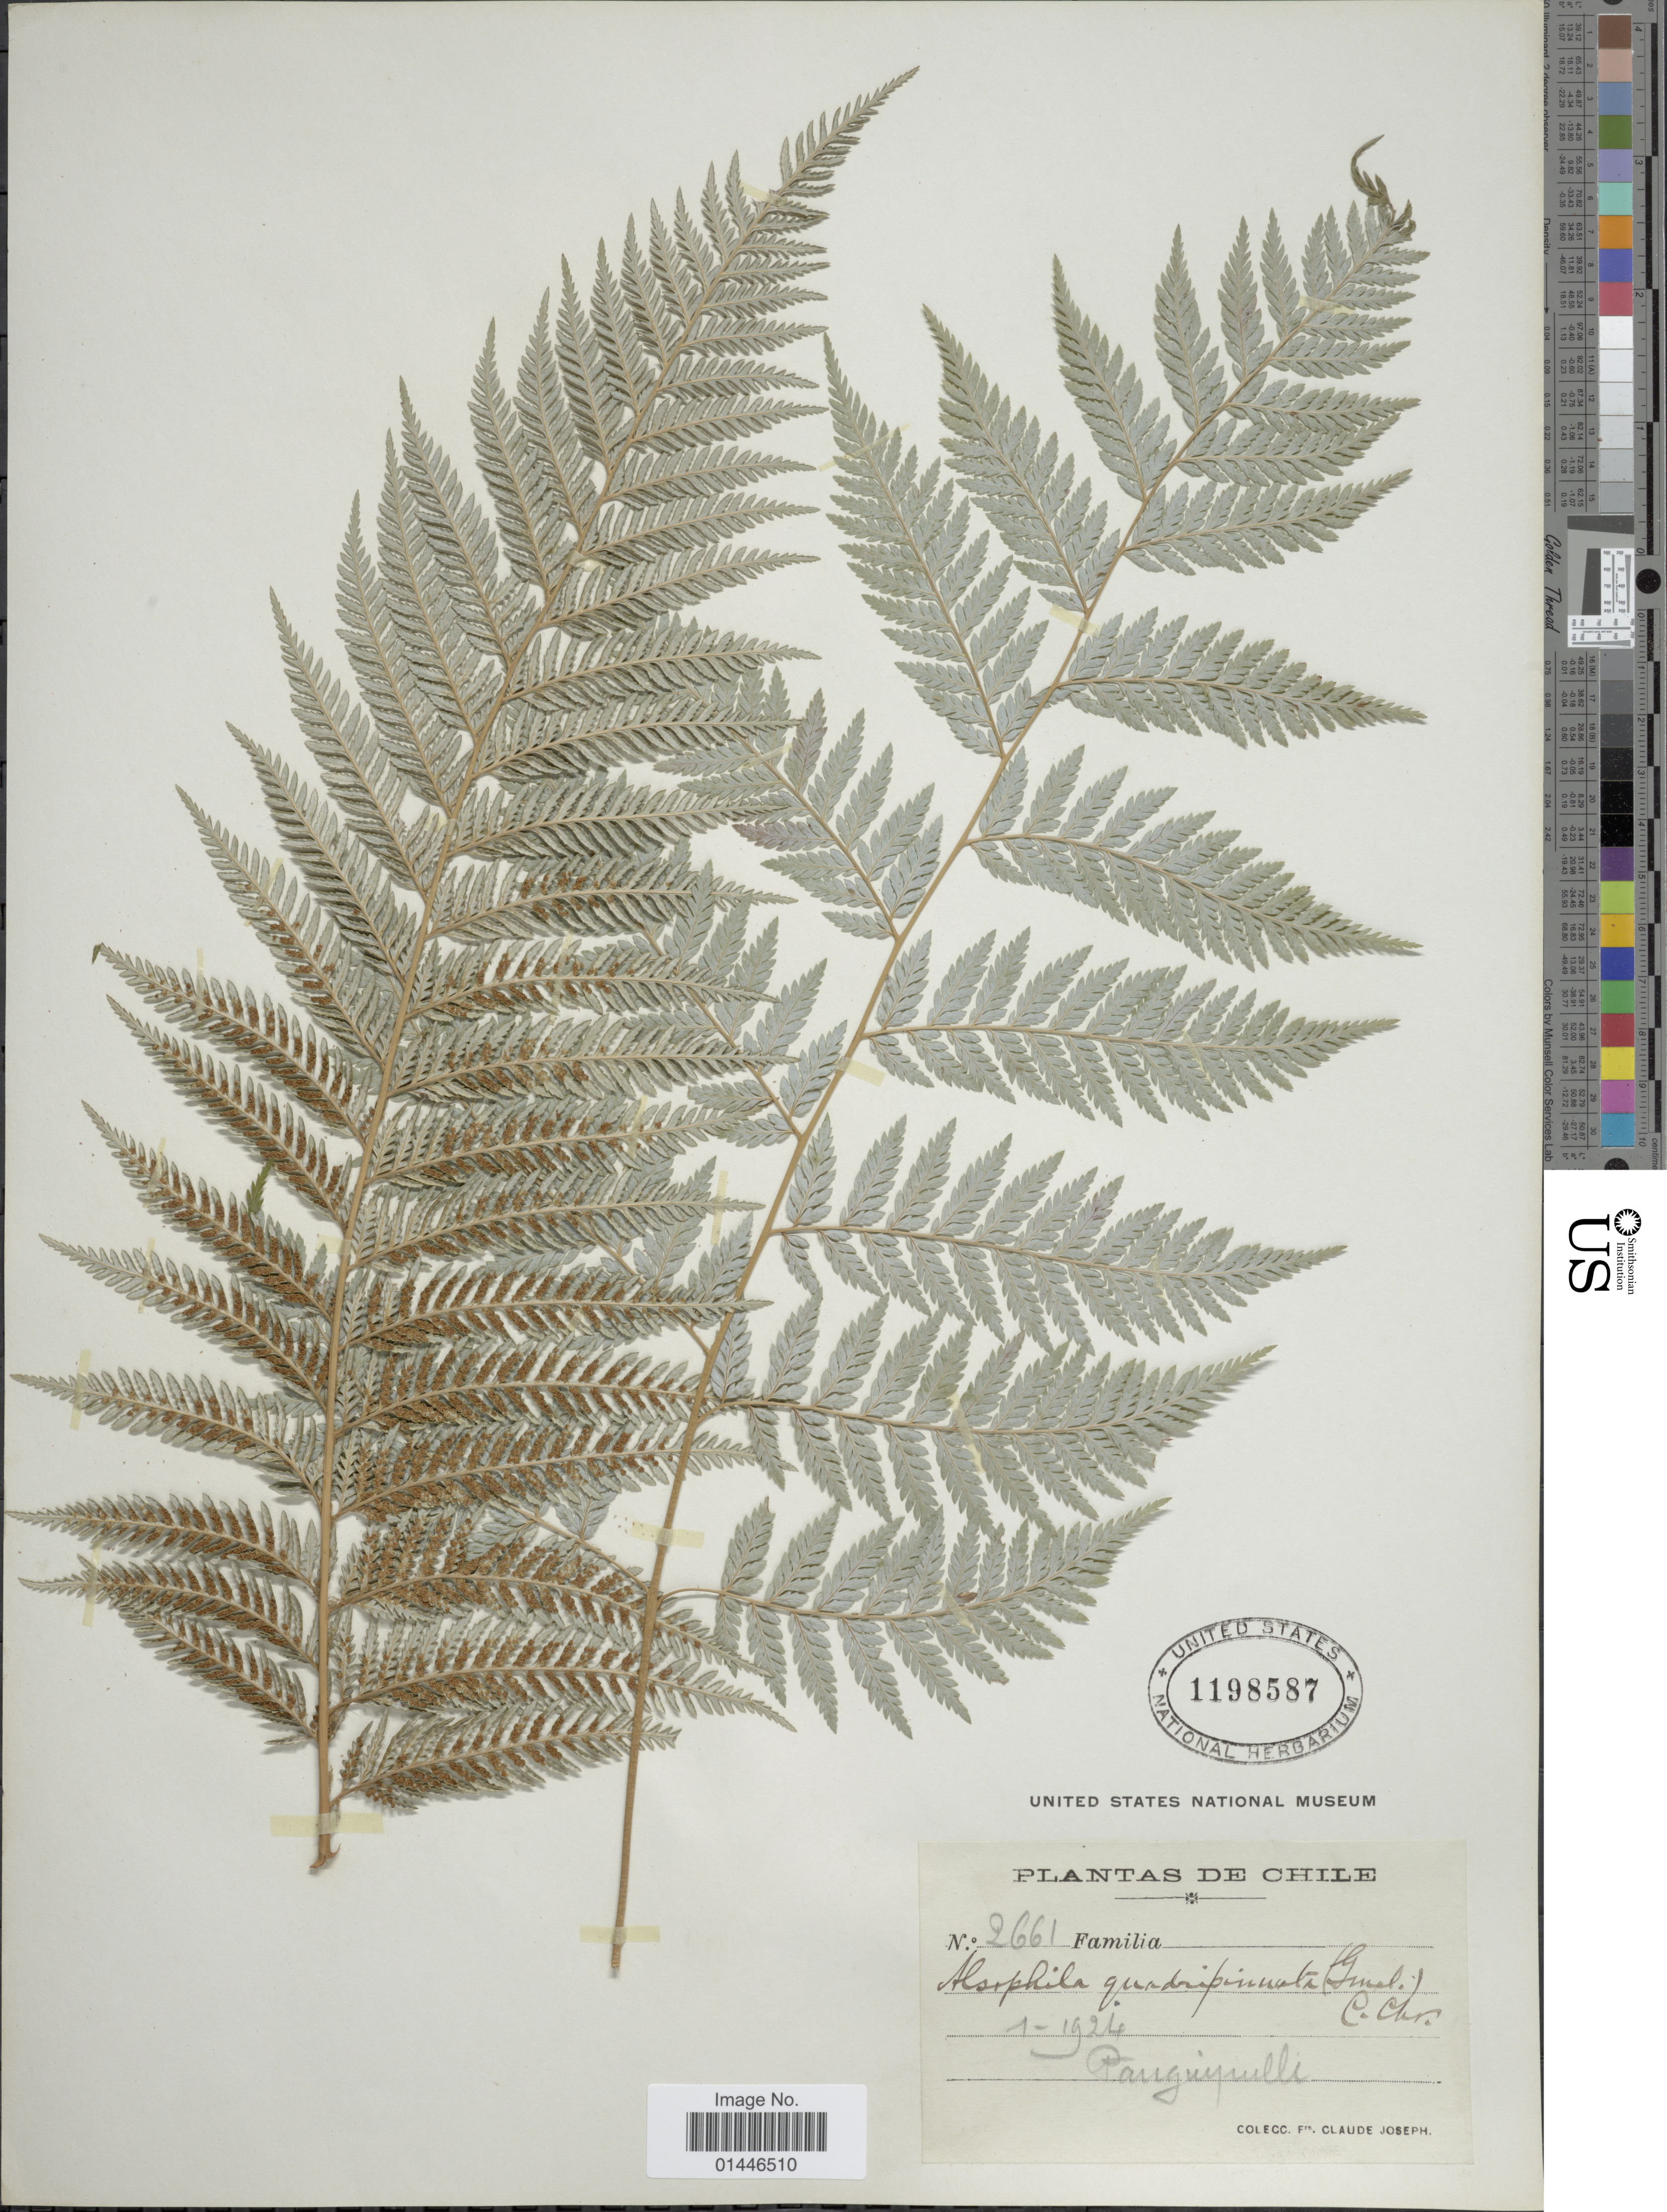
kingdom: Plantae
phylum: Tracheophyta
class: Polypodiopsida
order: Cyatheales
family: Dicksoniaceae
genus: Lophosoria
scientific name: Lophosoria quadripinnata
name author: (J.F. Gmel.) C. Chr.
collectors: Bro. Claude-Joseph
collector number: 2661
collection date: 1924-01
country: Chile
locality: Panguipulli.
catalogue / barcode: US 1198587